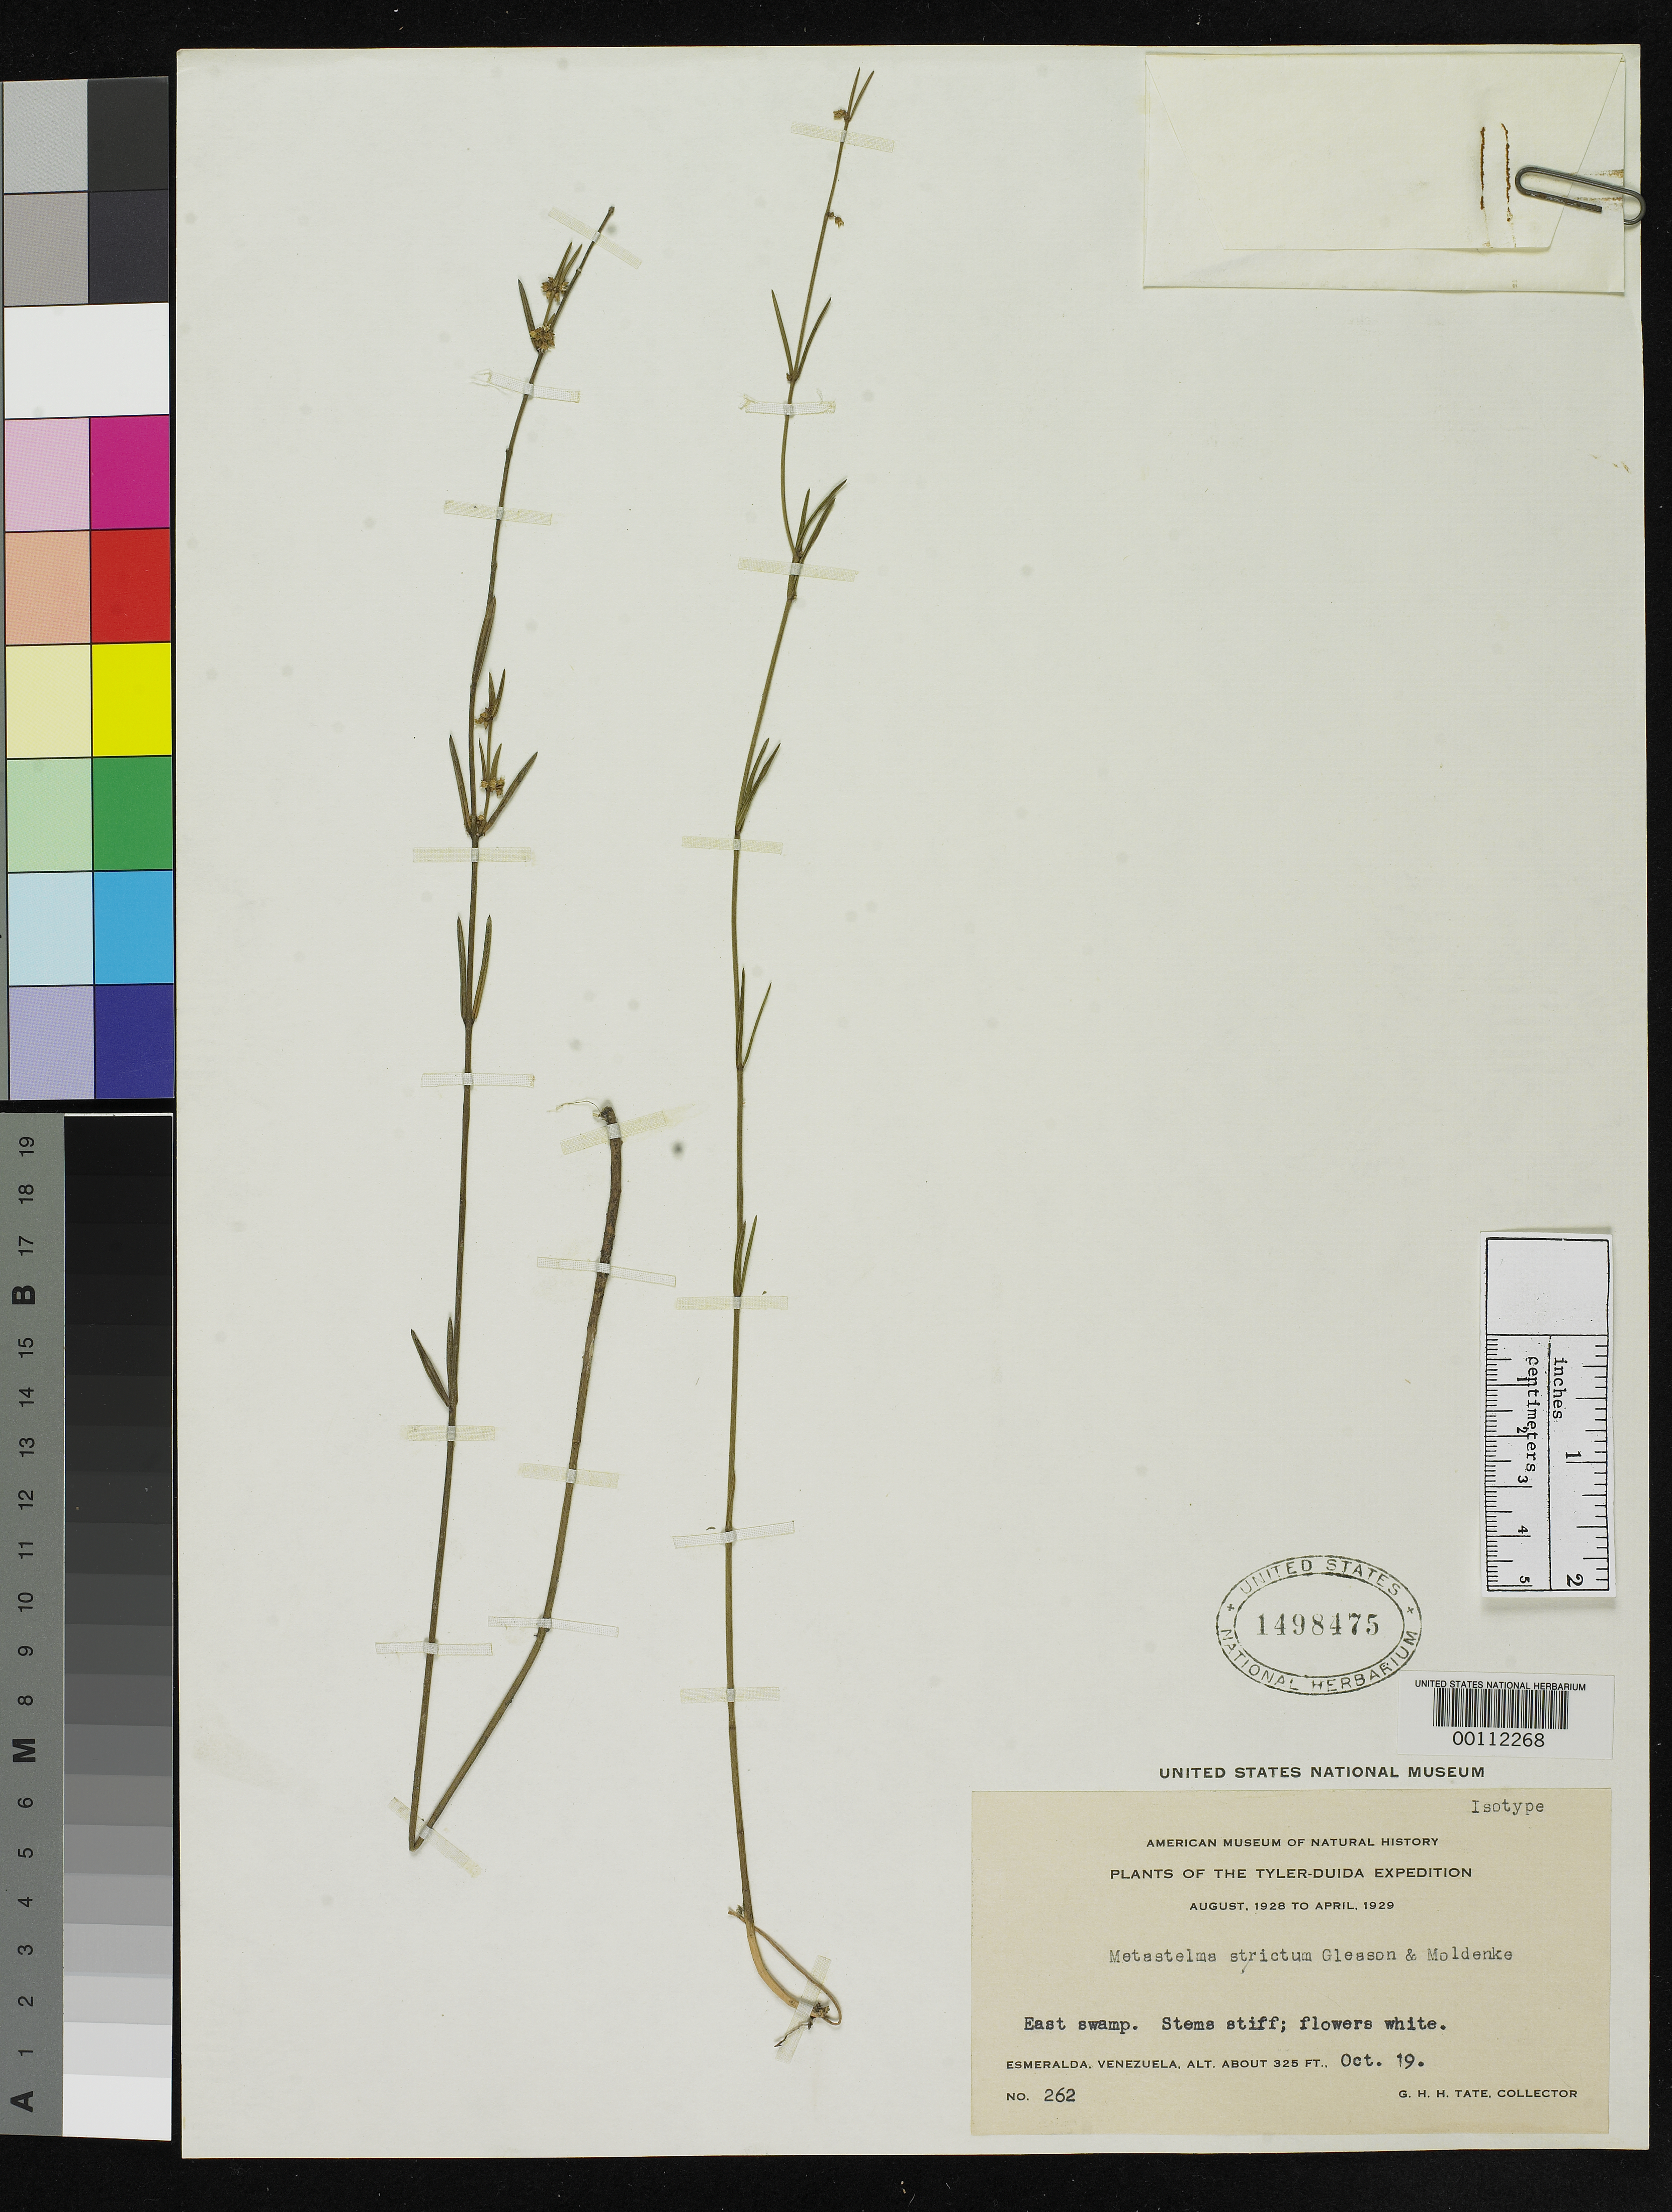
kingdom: Plantae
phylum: Tracheophyta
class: Magnoliopsida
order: Gentianales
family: Apocynaceae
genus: Metastelma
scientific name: Metastelma strictum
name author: Gleason & Moldenke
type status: Isotype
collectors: G. H. H.Tate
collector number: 262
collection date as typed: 19 Oct 1928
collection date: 1928-10-19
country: Venezuela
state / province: Amazonas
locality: La Esmeralda; alt. 325 Ft.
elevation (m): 99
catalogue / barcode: US 1498475